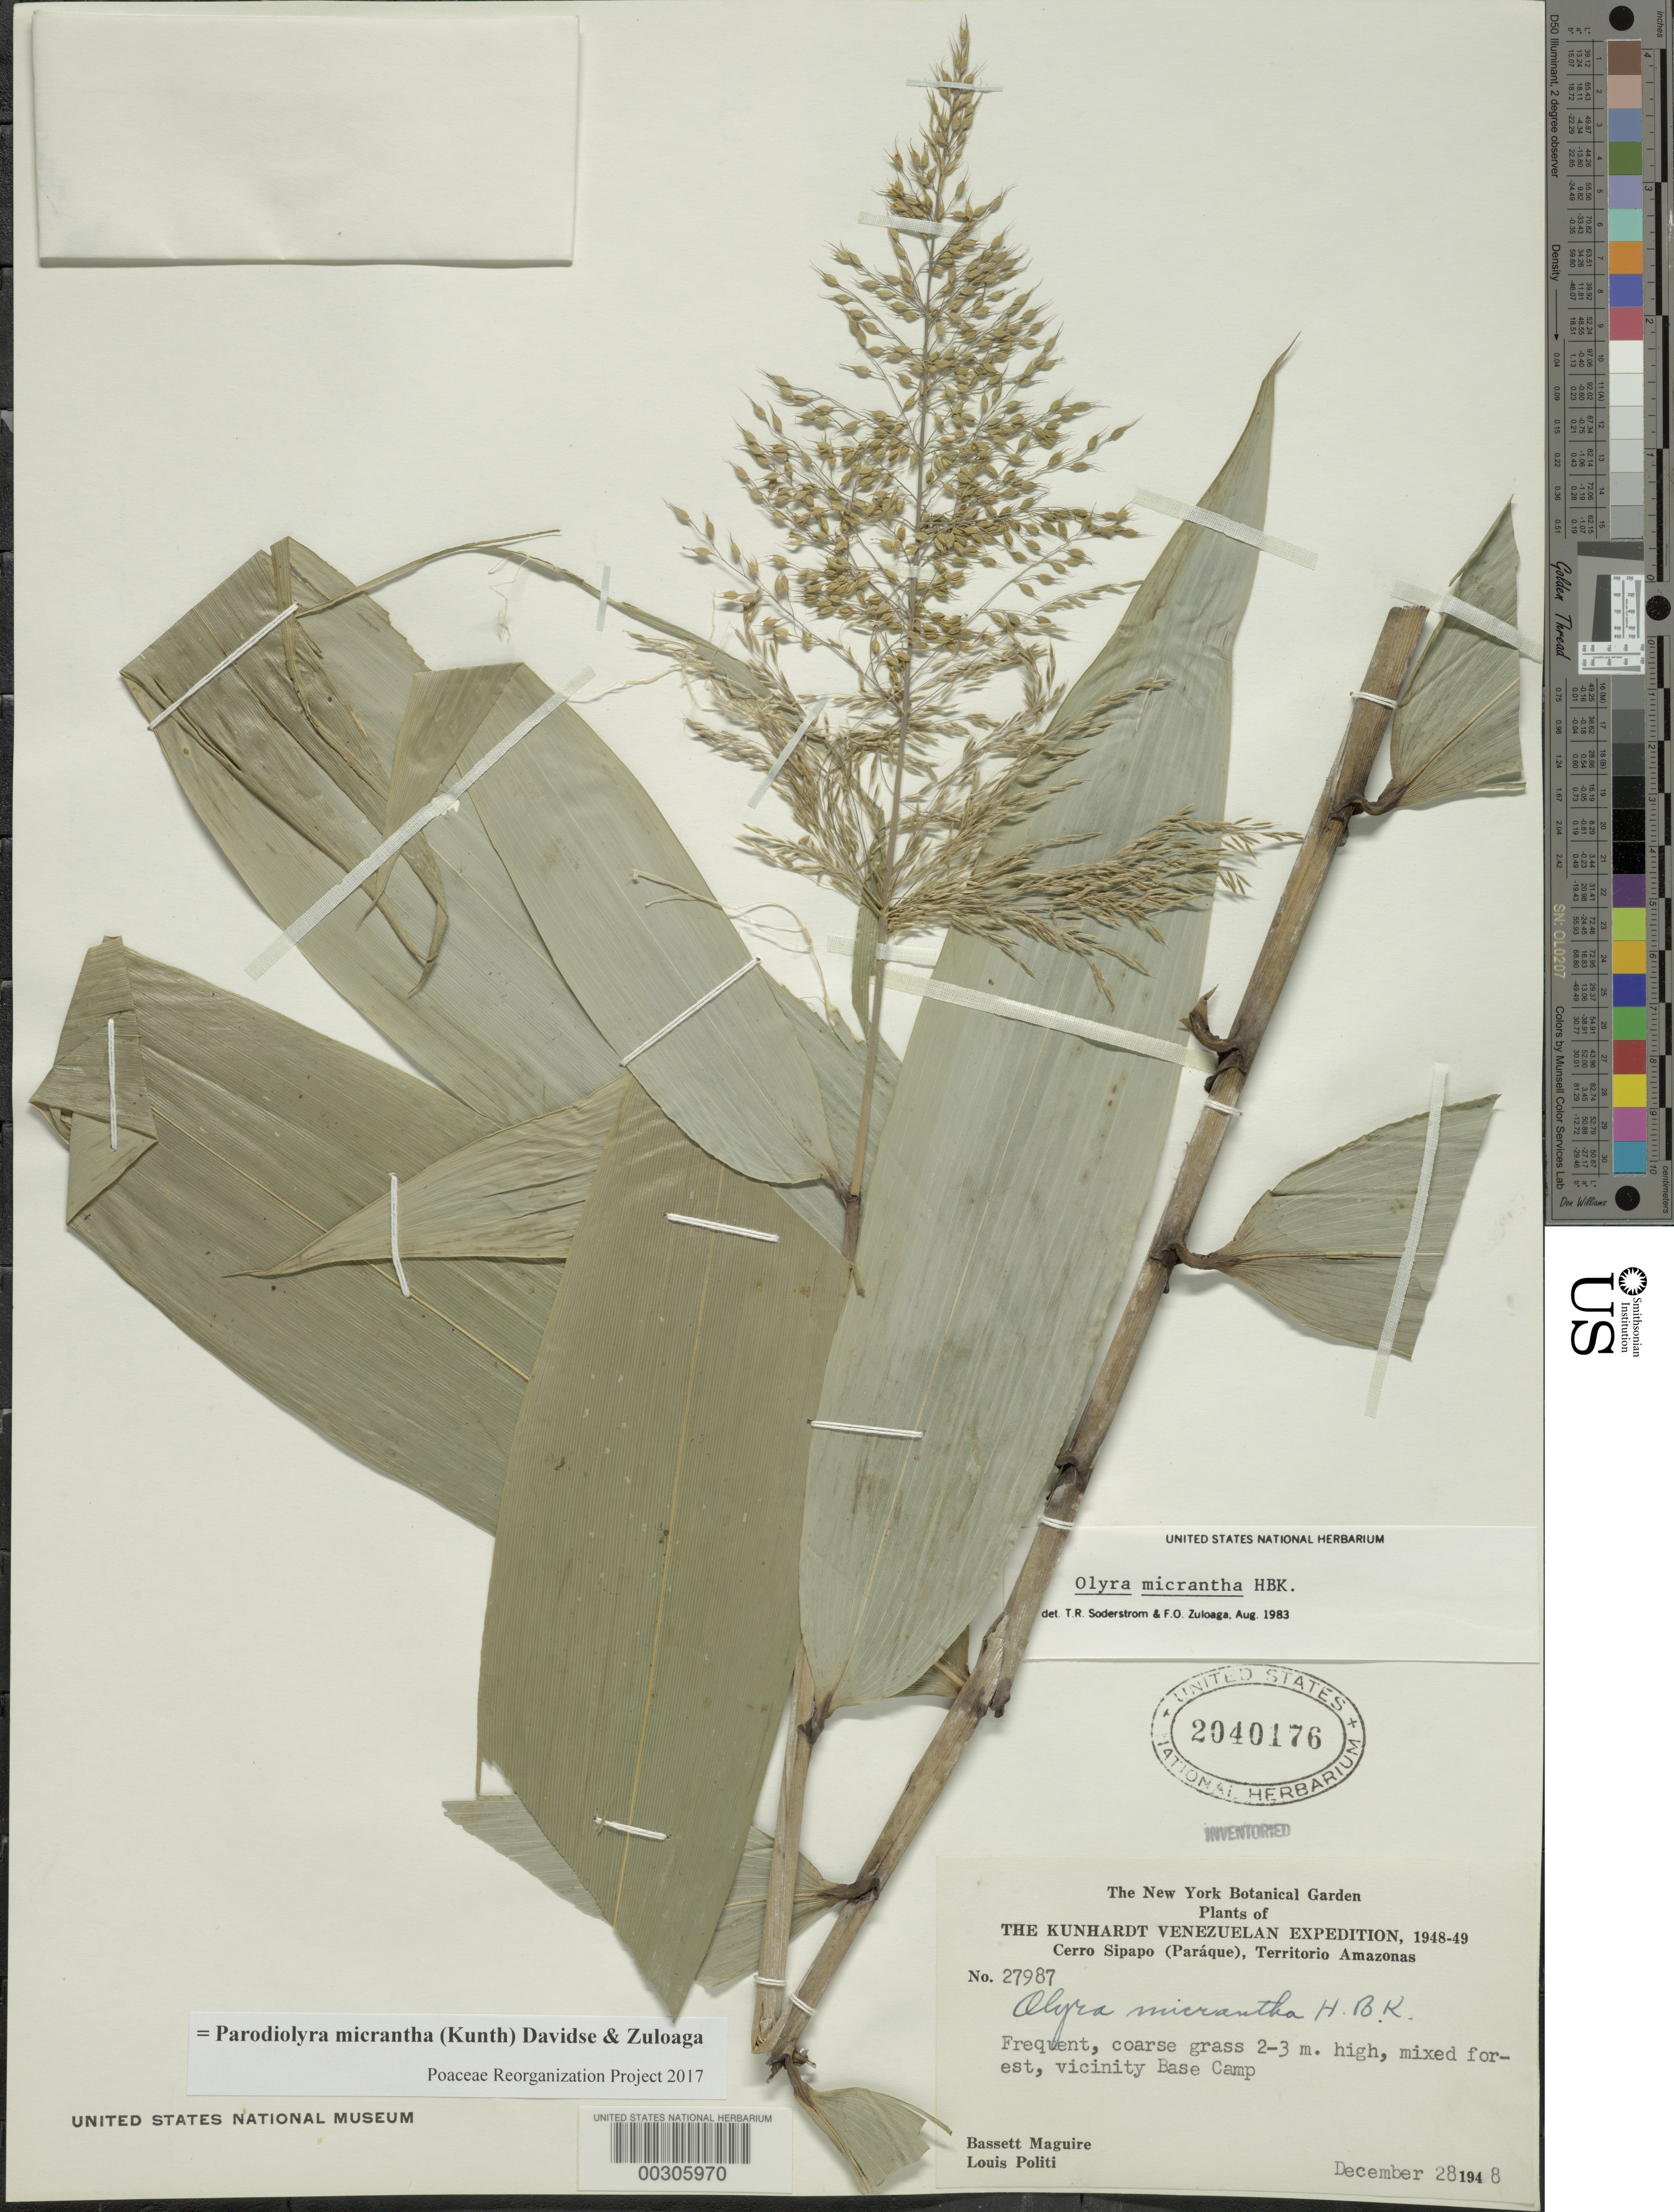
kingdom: Plantae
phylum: Tracheophyta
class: Liliopsida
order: Poales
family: Poaceae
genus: Parodiolyra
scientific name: Parodiolyra micrantha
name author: (Kunth) Davidse & Zuloaga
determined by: Poaceae Reorganization Project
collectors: B. Maguire & L. Politi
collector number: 27987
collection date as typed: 28 Dec 1948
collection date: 1948-12-28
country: Venezuela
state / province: Amazonas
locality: Paraque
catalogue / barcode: US 2040176